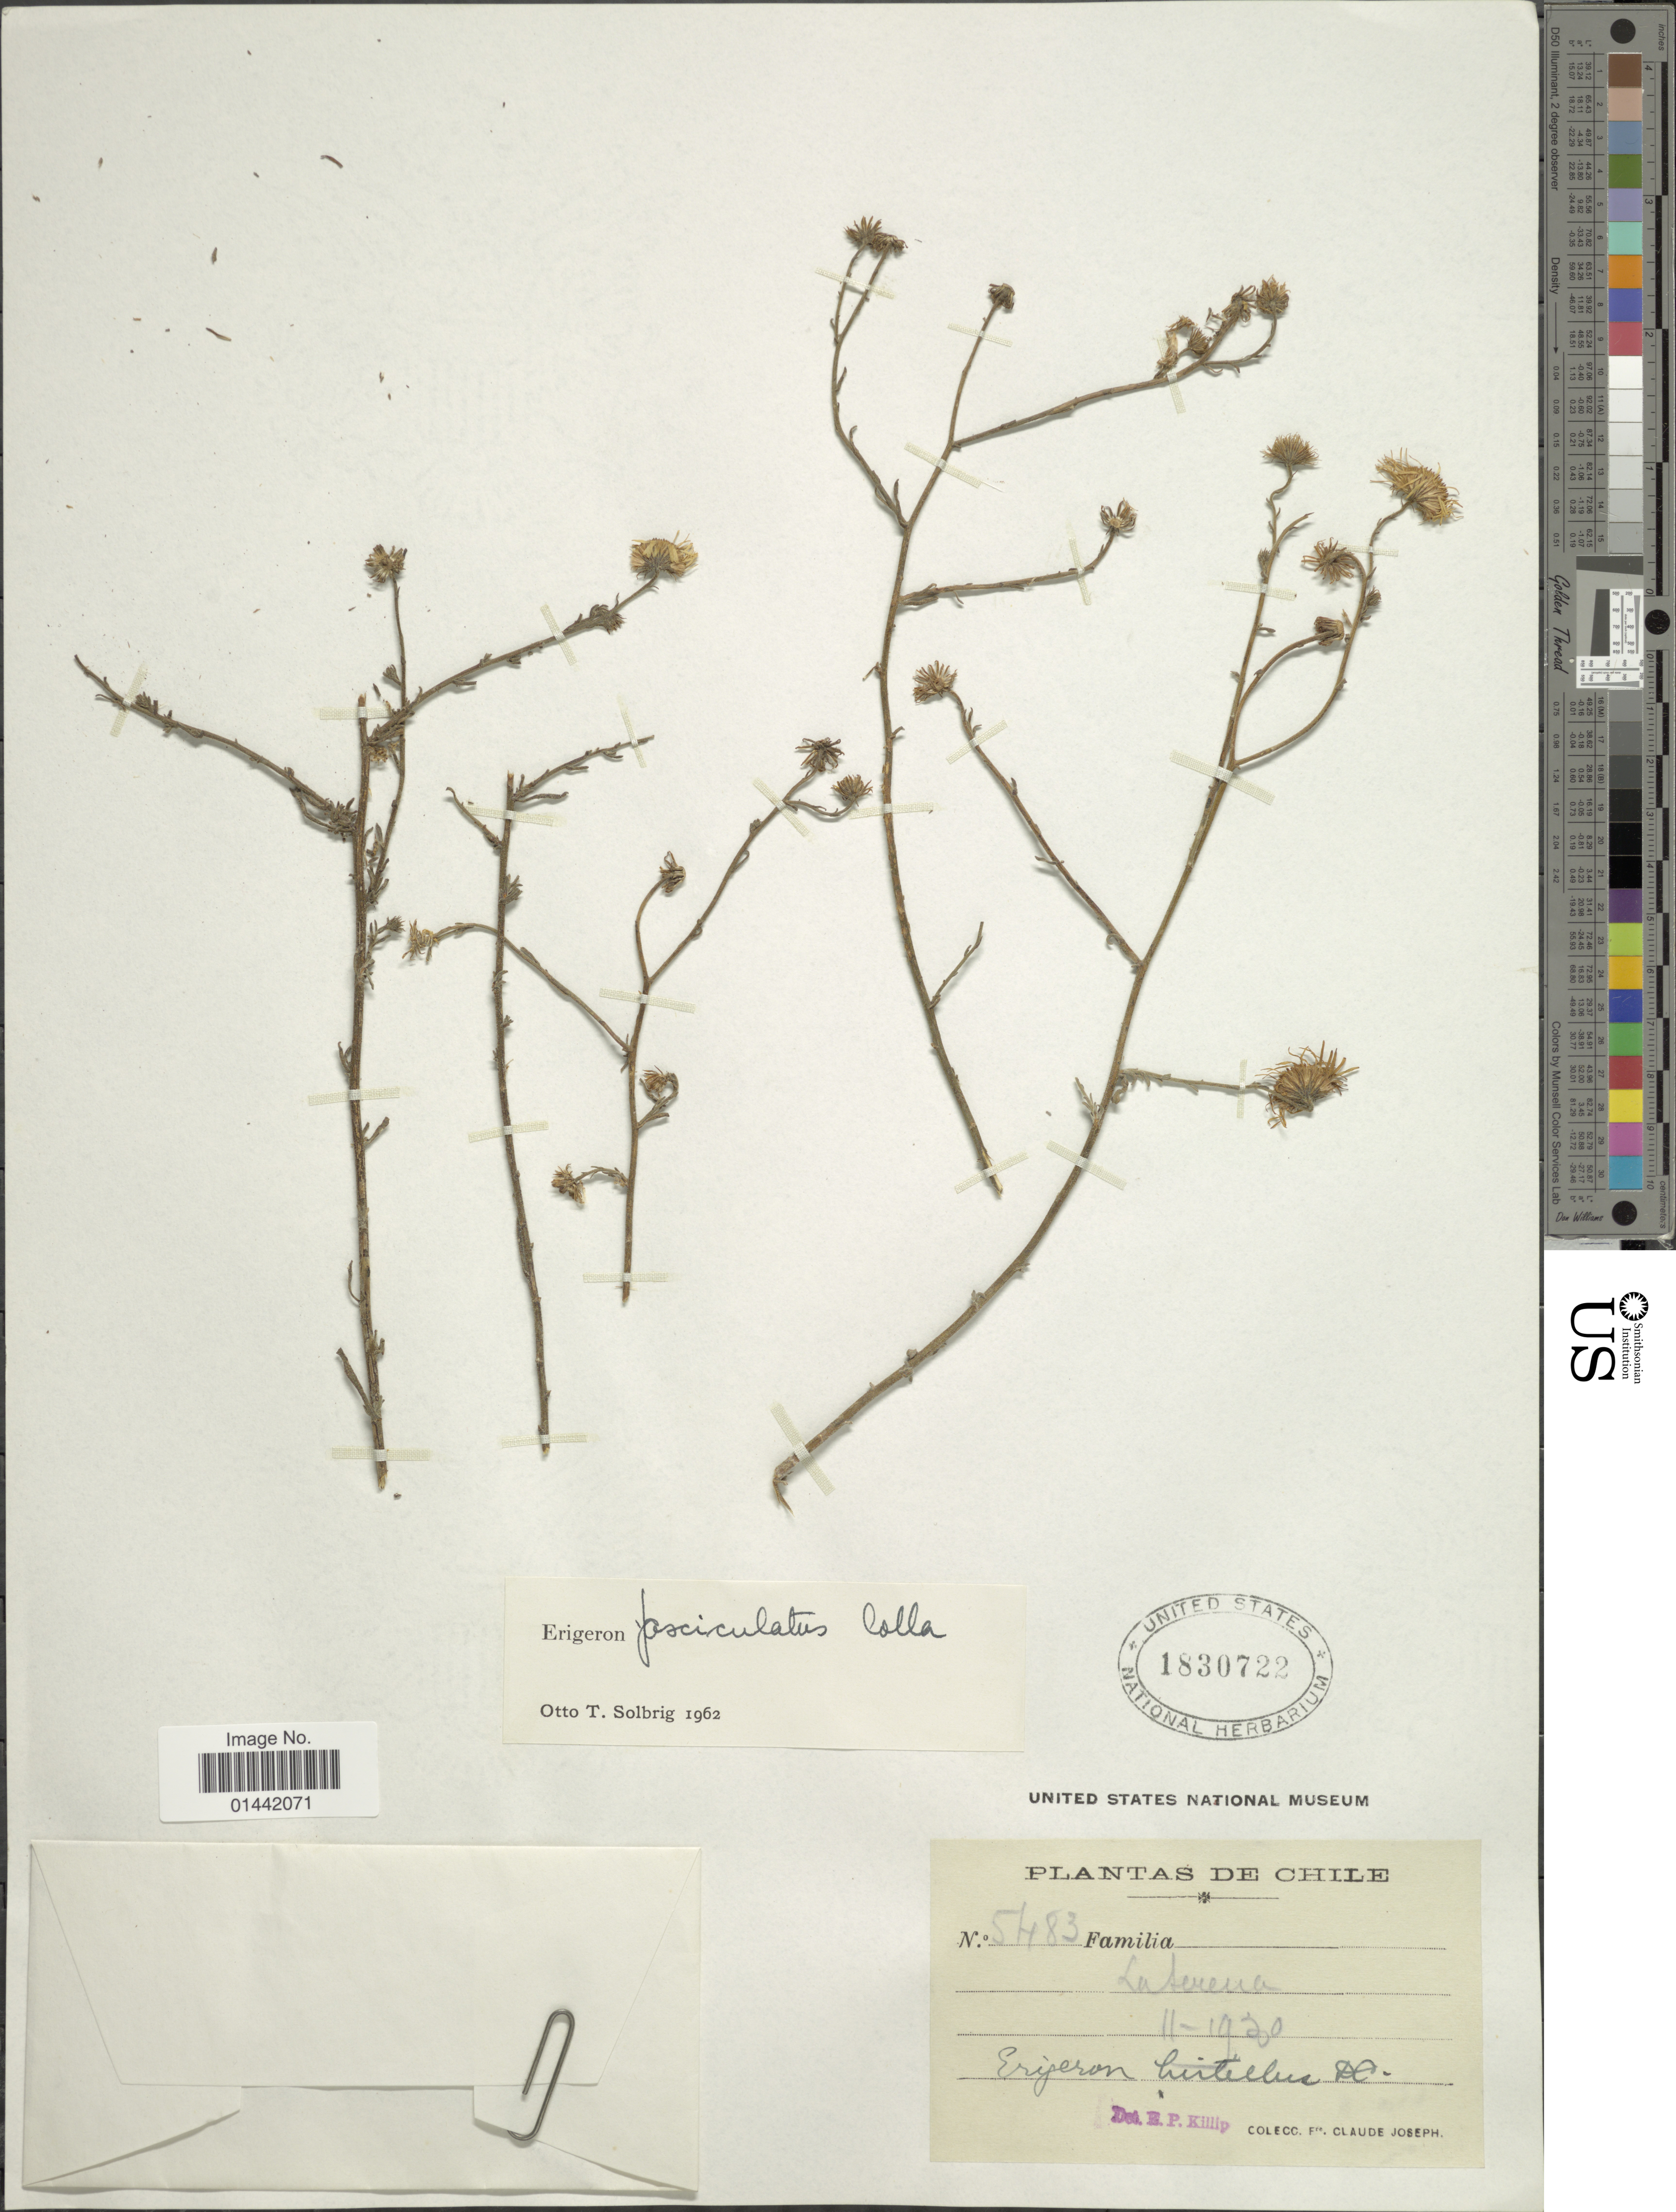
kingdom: Plantae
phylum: Tracheophyta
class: Magnoliopsida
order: Asterales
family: Asteraceae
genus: Erigeron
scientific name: Erigeron fasciculatus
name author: Colla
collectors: Bro. Claude-Joseph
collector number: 5483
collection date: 1930-02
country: Chile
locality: Laterena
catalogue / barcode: US 1930722